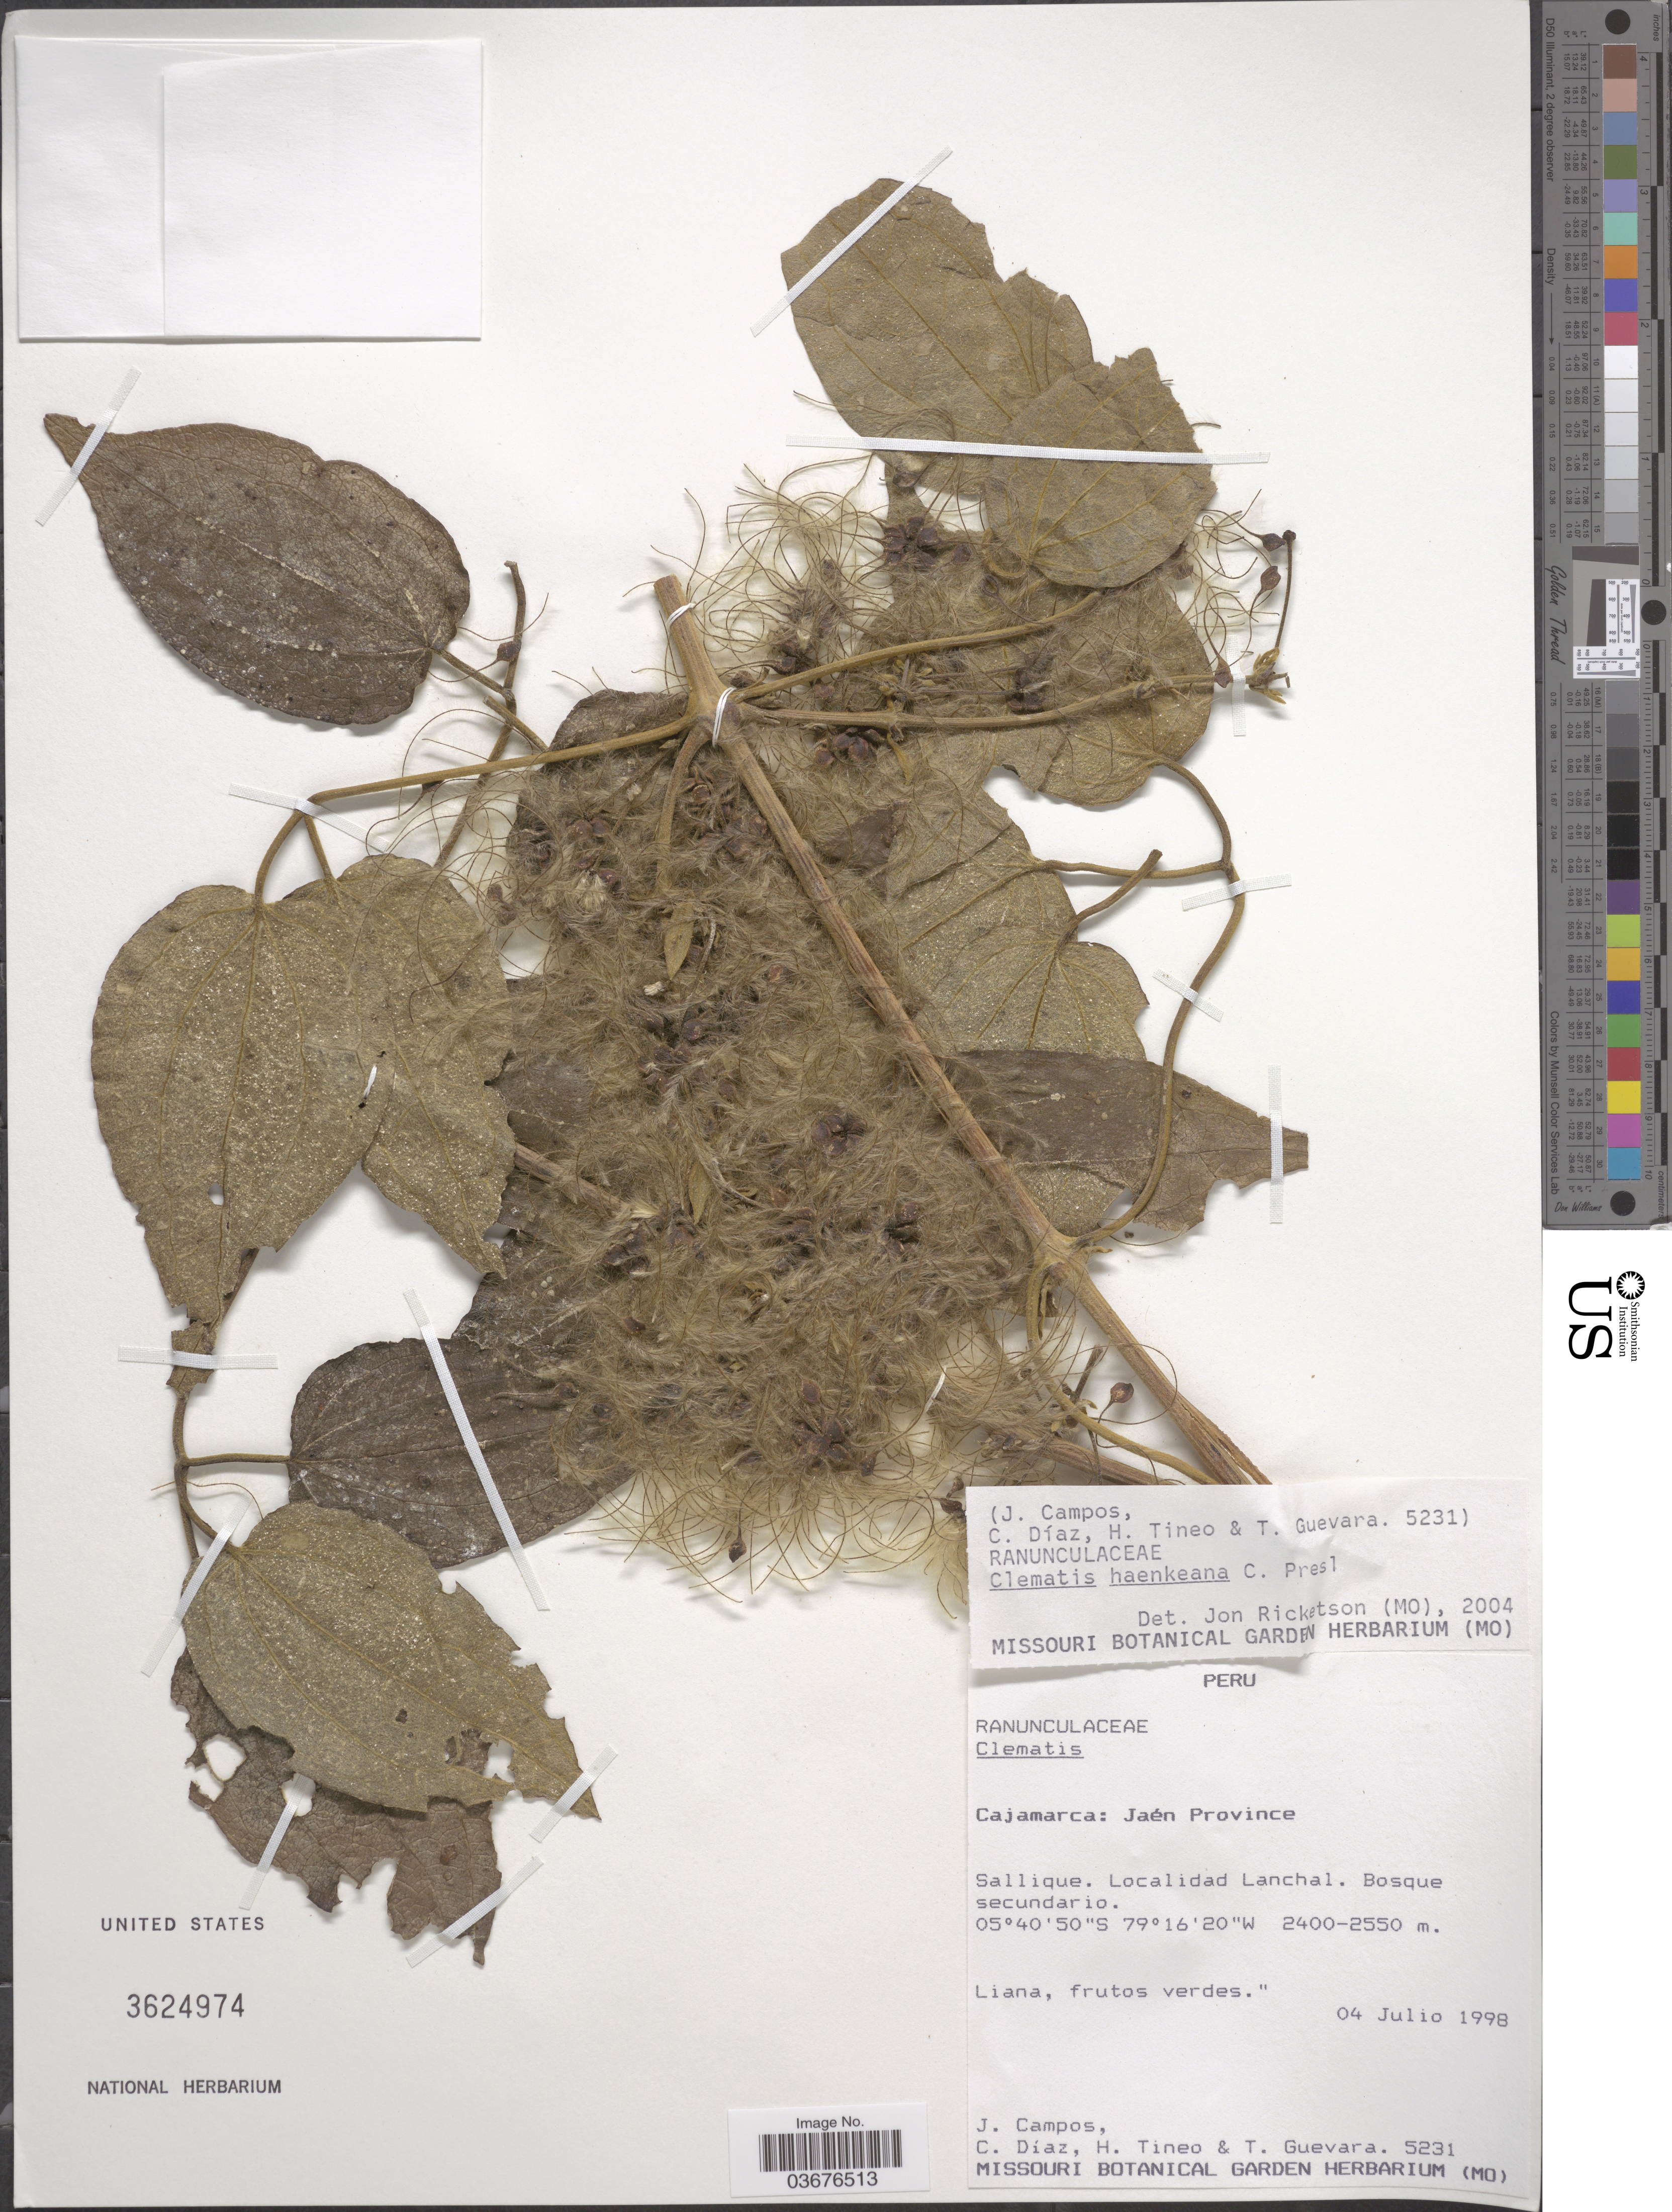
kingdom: Plantae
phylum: Tracheophyta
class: Magnoliopsida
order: Ranunculales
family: Ranunculaceae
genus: Clematis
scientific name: Clematis haenkeana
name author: C. Presl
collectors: J. Campos, C. Díaz, H. Tineo & T. Guevara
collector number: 5231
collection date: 1998-07-04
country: Peru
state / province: Cajamarca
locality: Jaén Province. Sallique. Lanchal.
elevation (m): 2400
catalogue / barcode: US 3624974